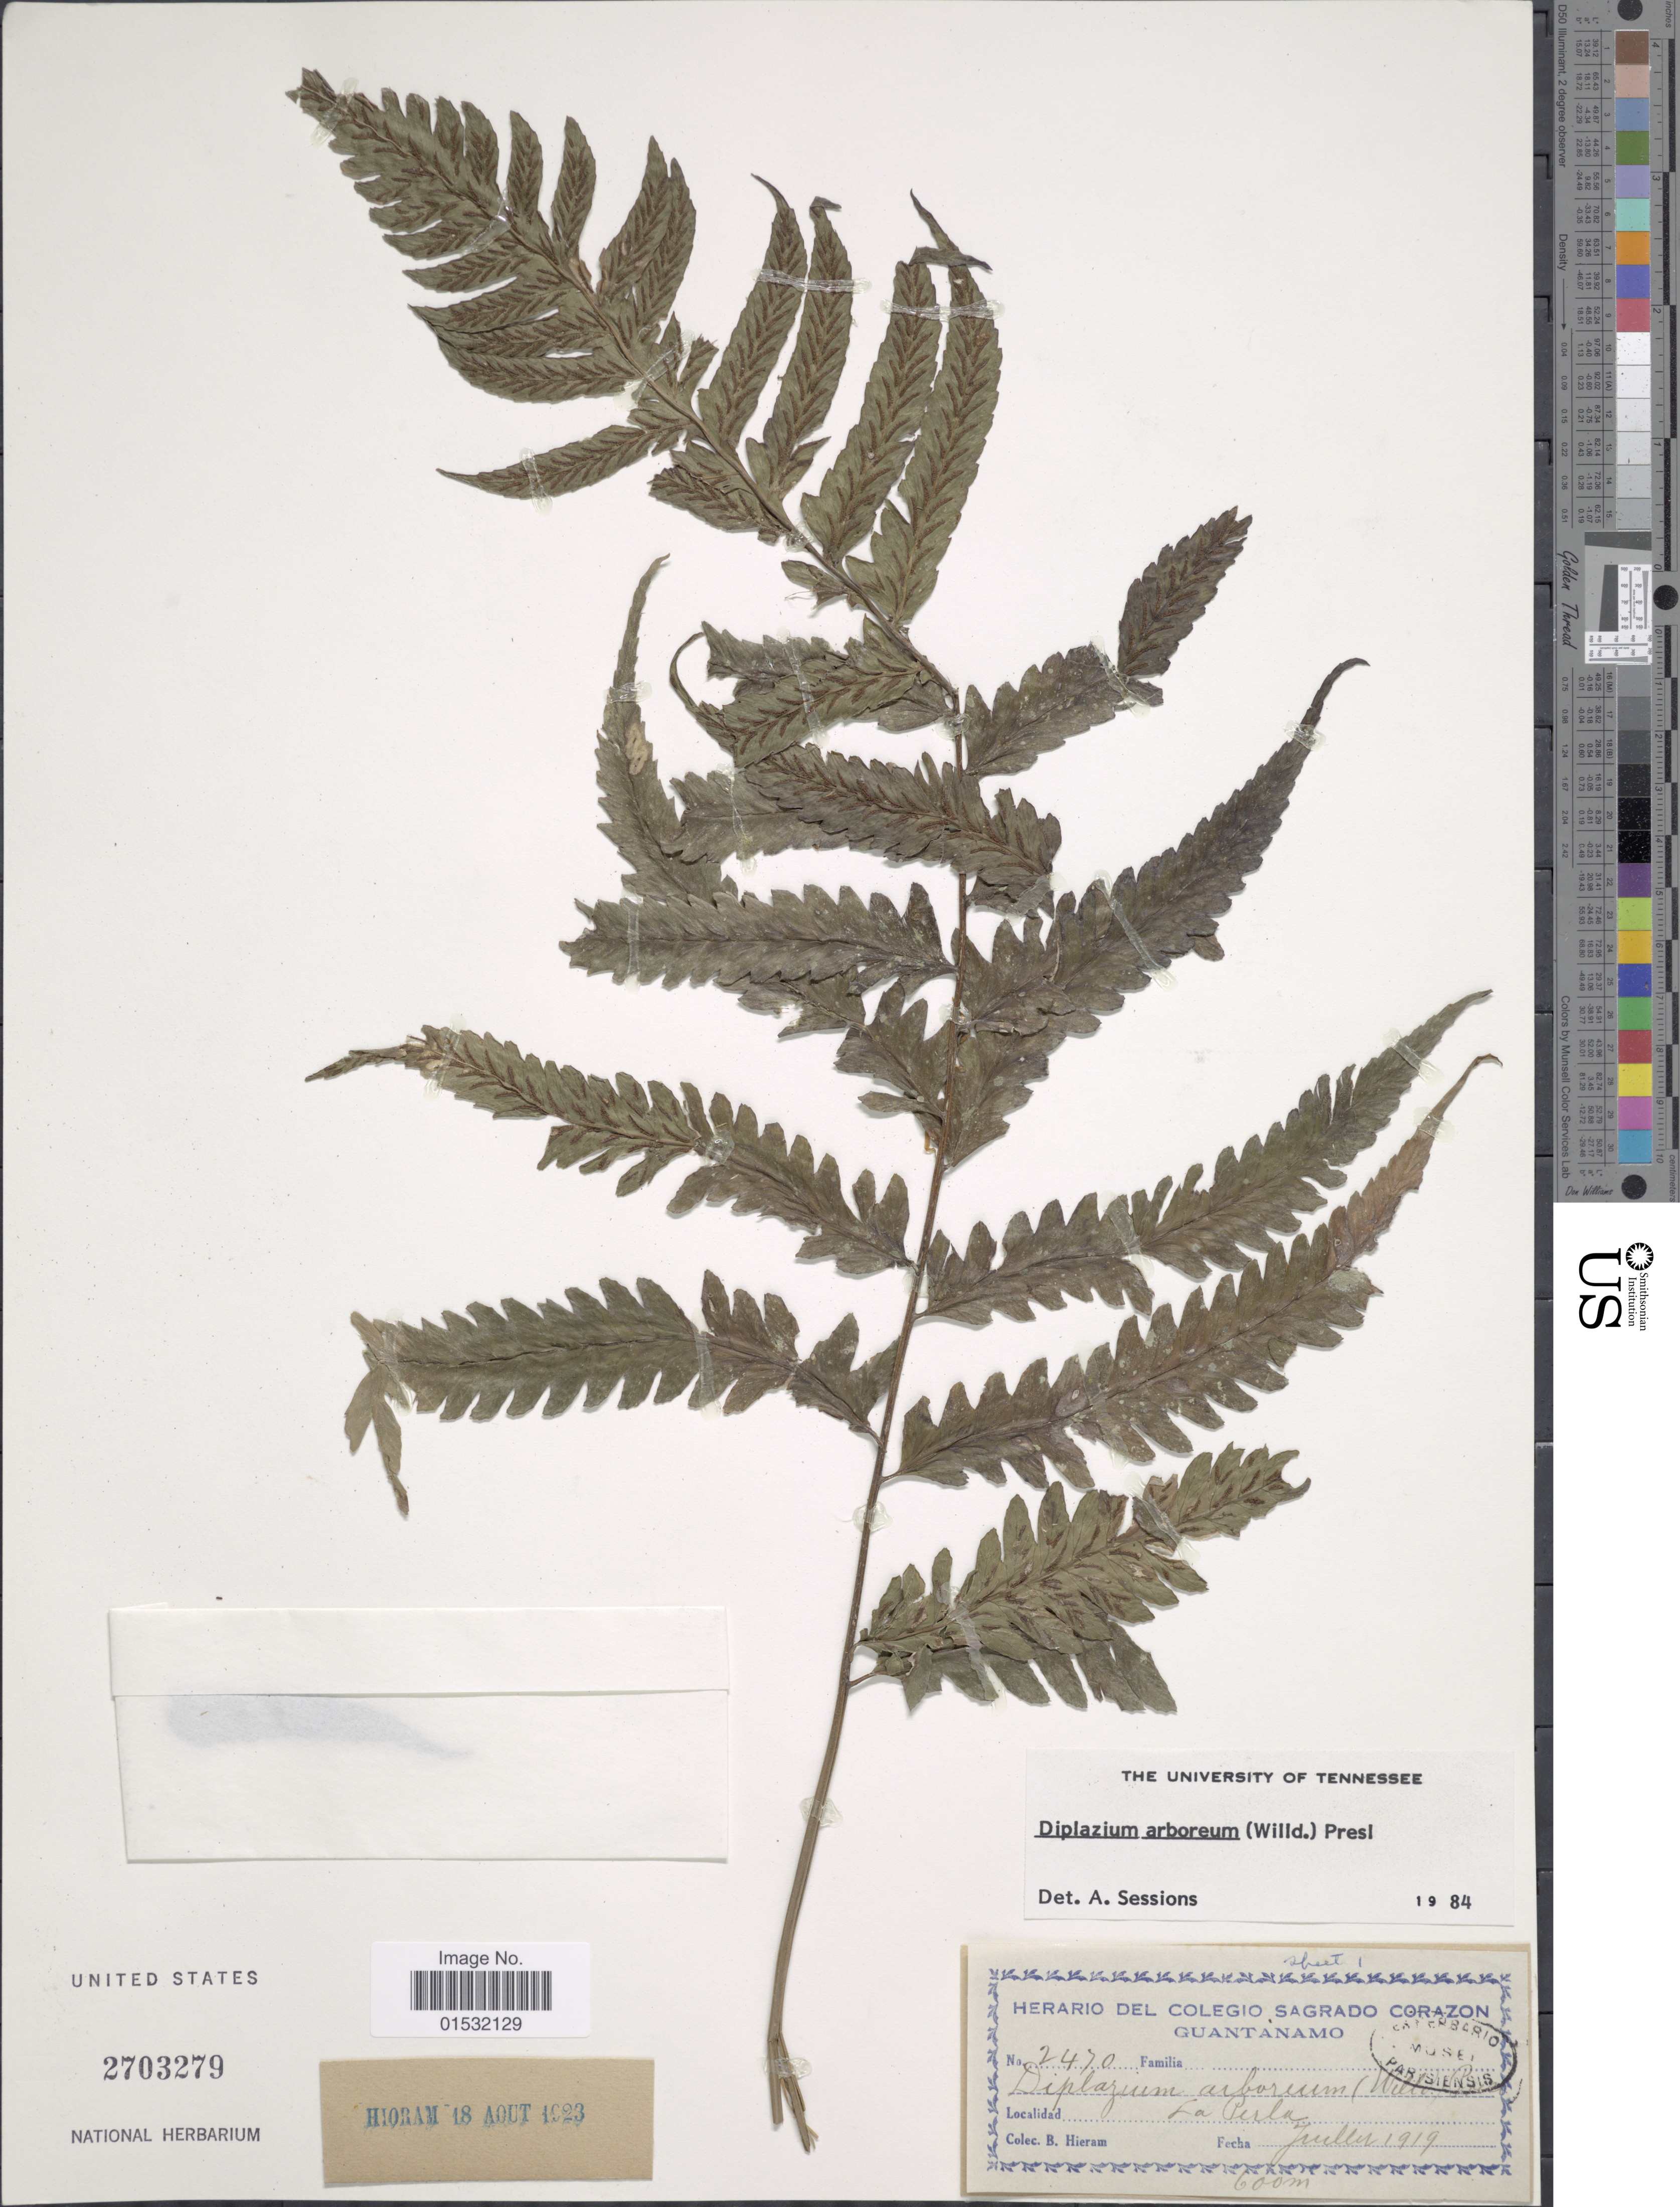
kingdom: Plantae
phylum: Tracheophyta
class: Polypodiopsida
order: Polypodiales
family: Athyriaceae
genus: Diplazium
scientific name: Diplazium cristatum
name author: (Desr.) Alston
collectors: B. Hieram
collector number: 2470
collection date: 1919-07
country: Cuba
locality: La Perla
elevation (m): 600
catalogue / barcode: US 2703279